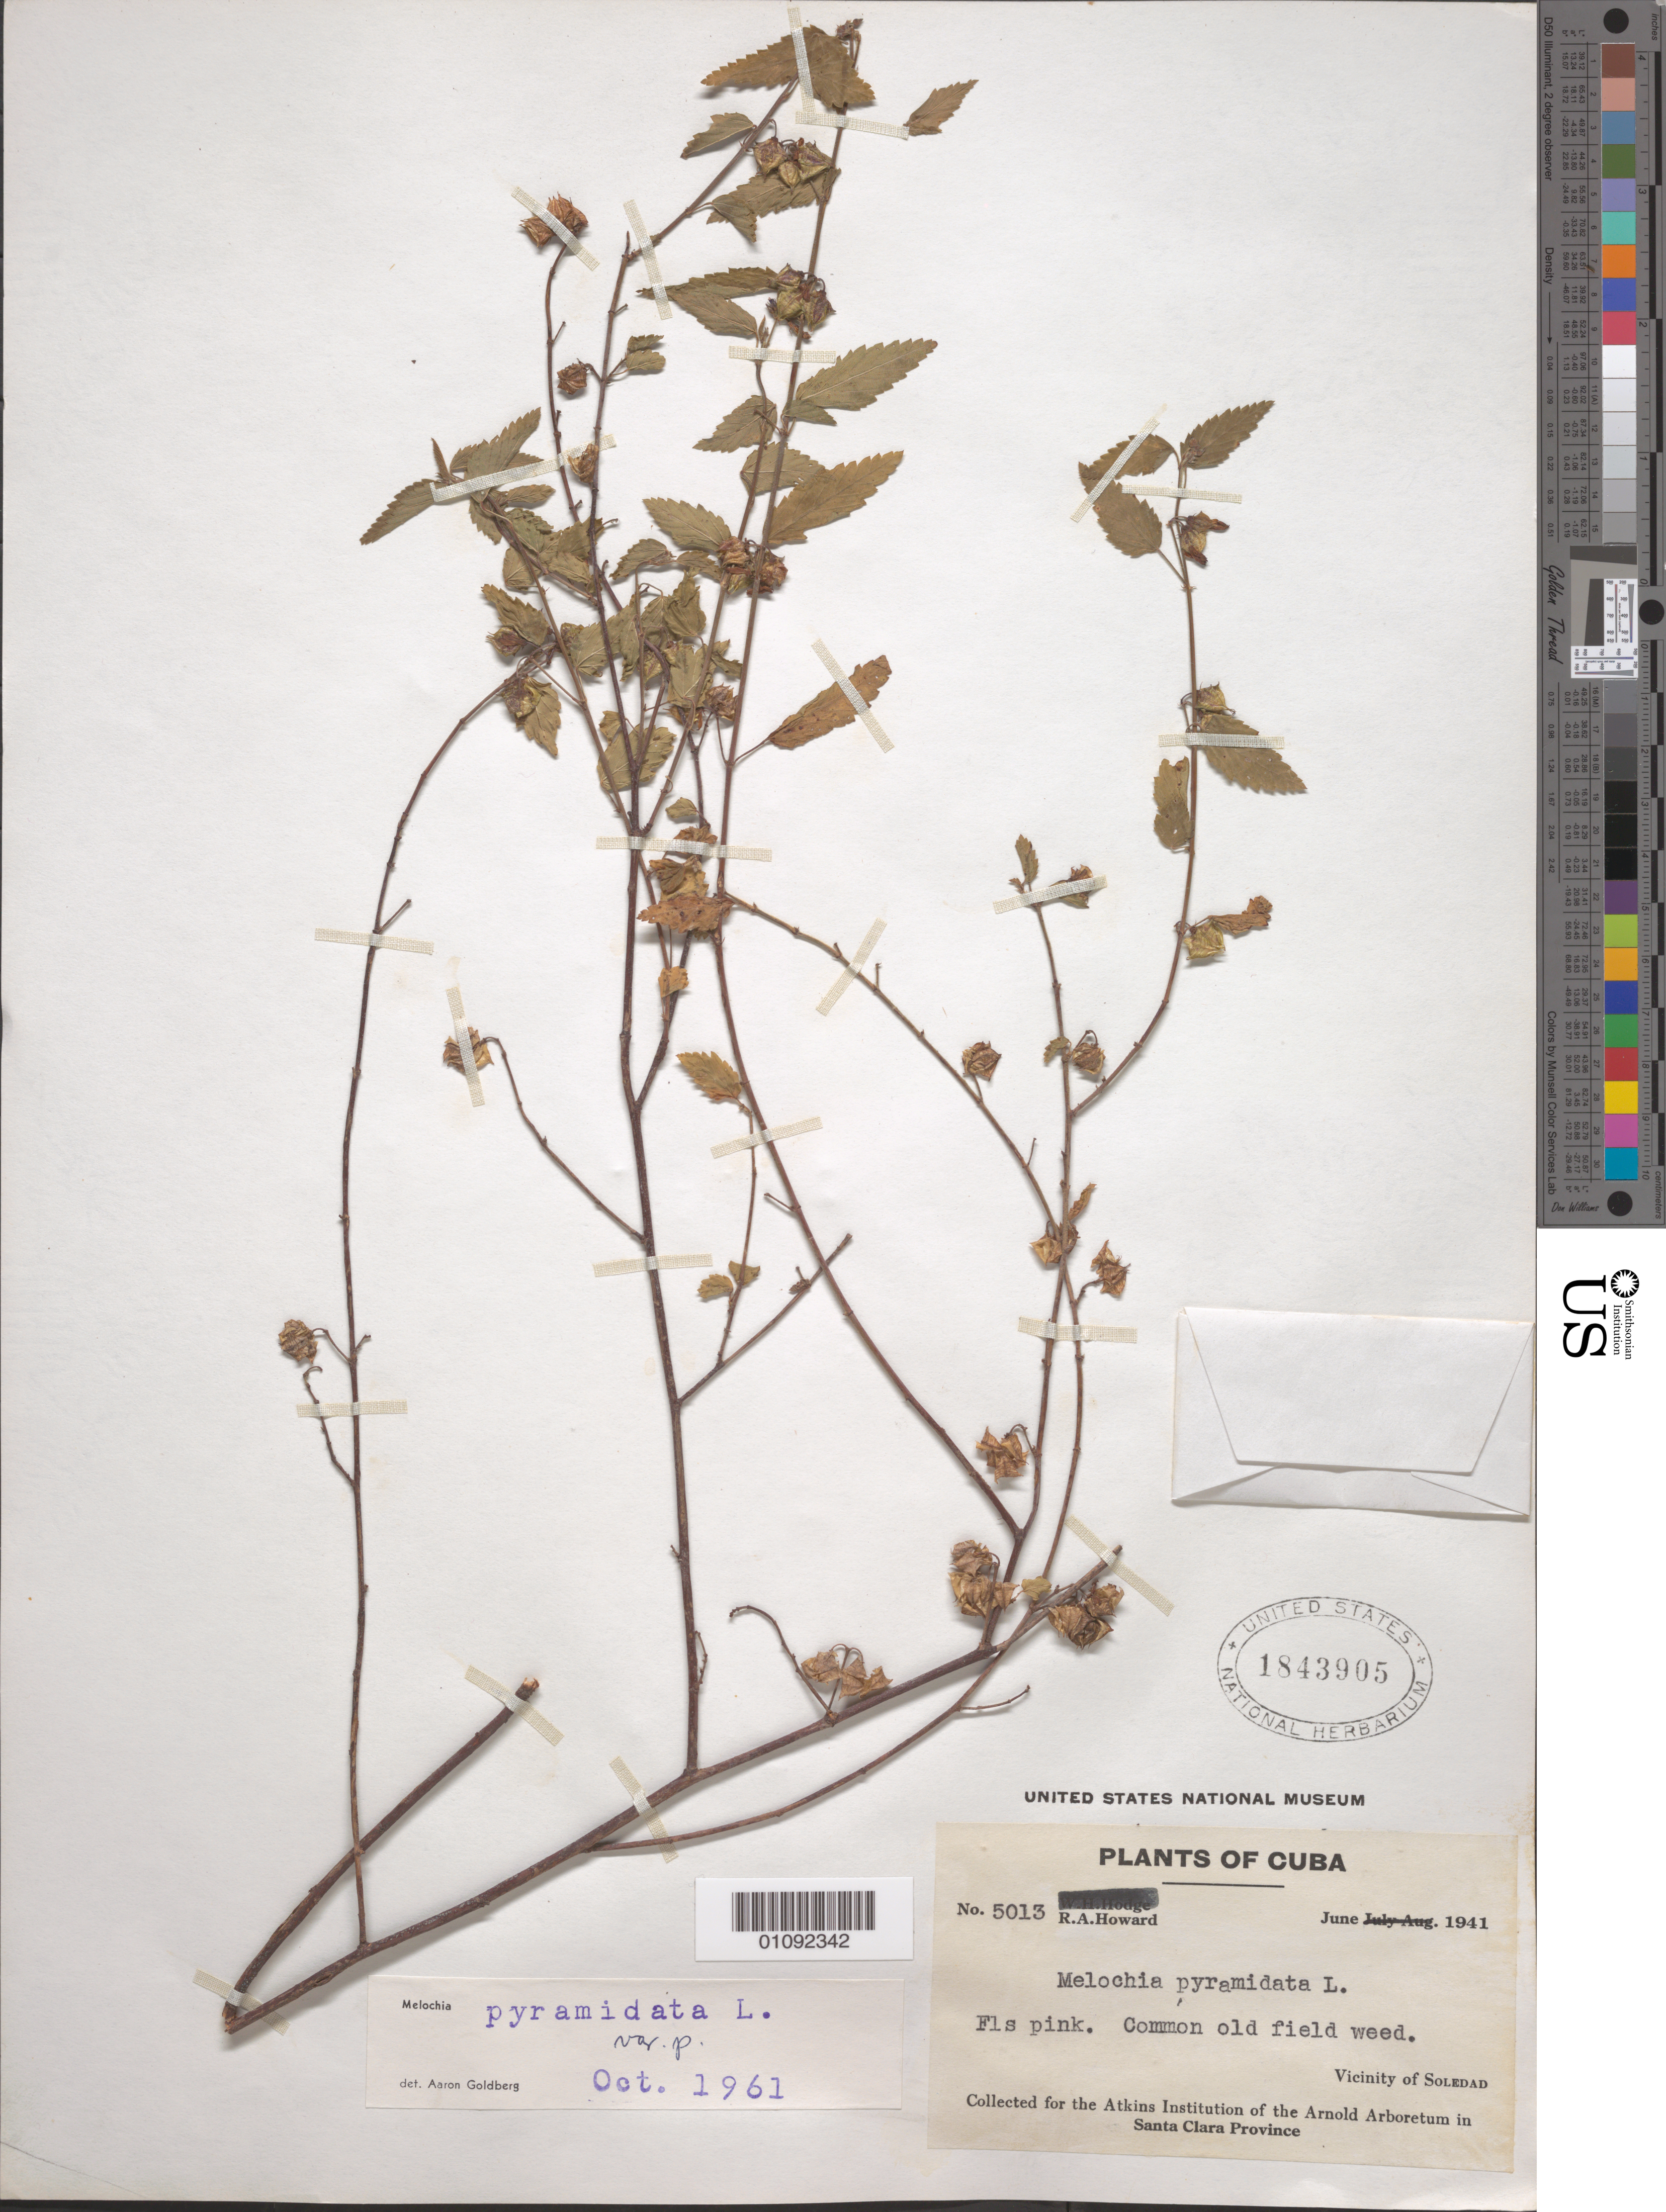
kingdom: Plantae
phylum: Tracheophyta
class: Magnoliopsida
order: Malvales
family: Malvaceae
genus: Melochia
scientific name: Melochia pyramidata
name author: L.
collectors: R. A. Howard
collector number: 5013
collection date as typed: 01 Jun 1941 to 30 Jun 1941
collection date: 1941-06-01/1941-06-30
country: Cuba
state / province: Cienfuegos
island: Cuba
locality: Vicinity of Soledad, Santa Clara Province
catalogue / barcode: US 1843905